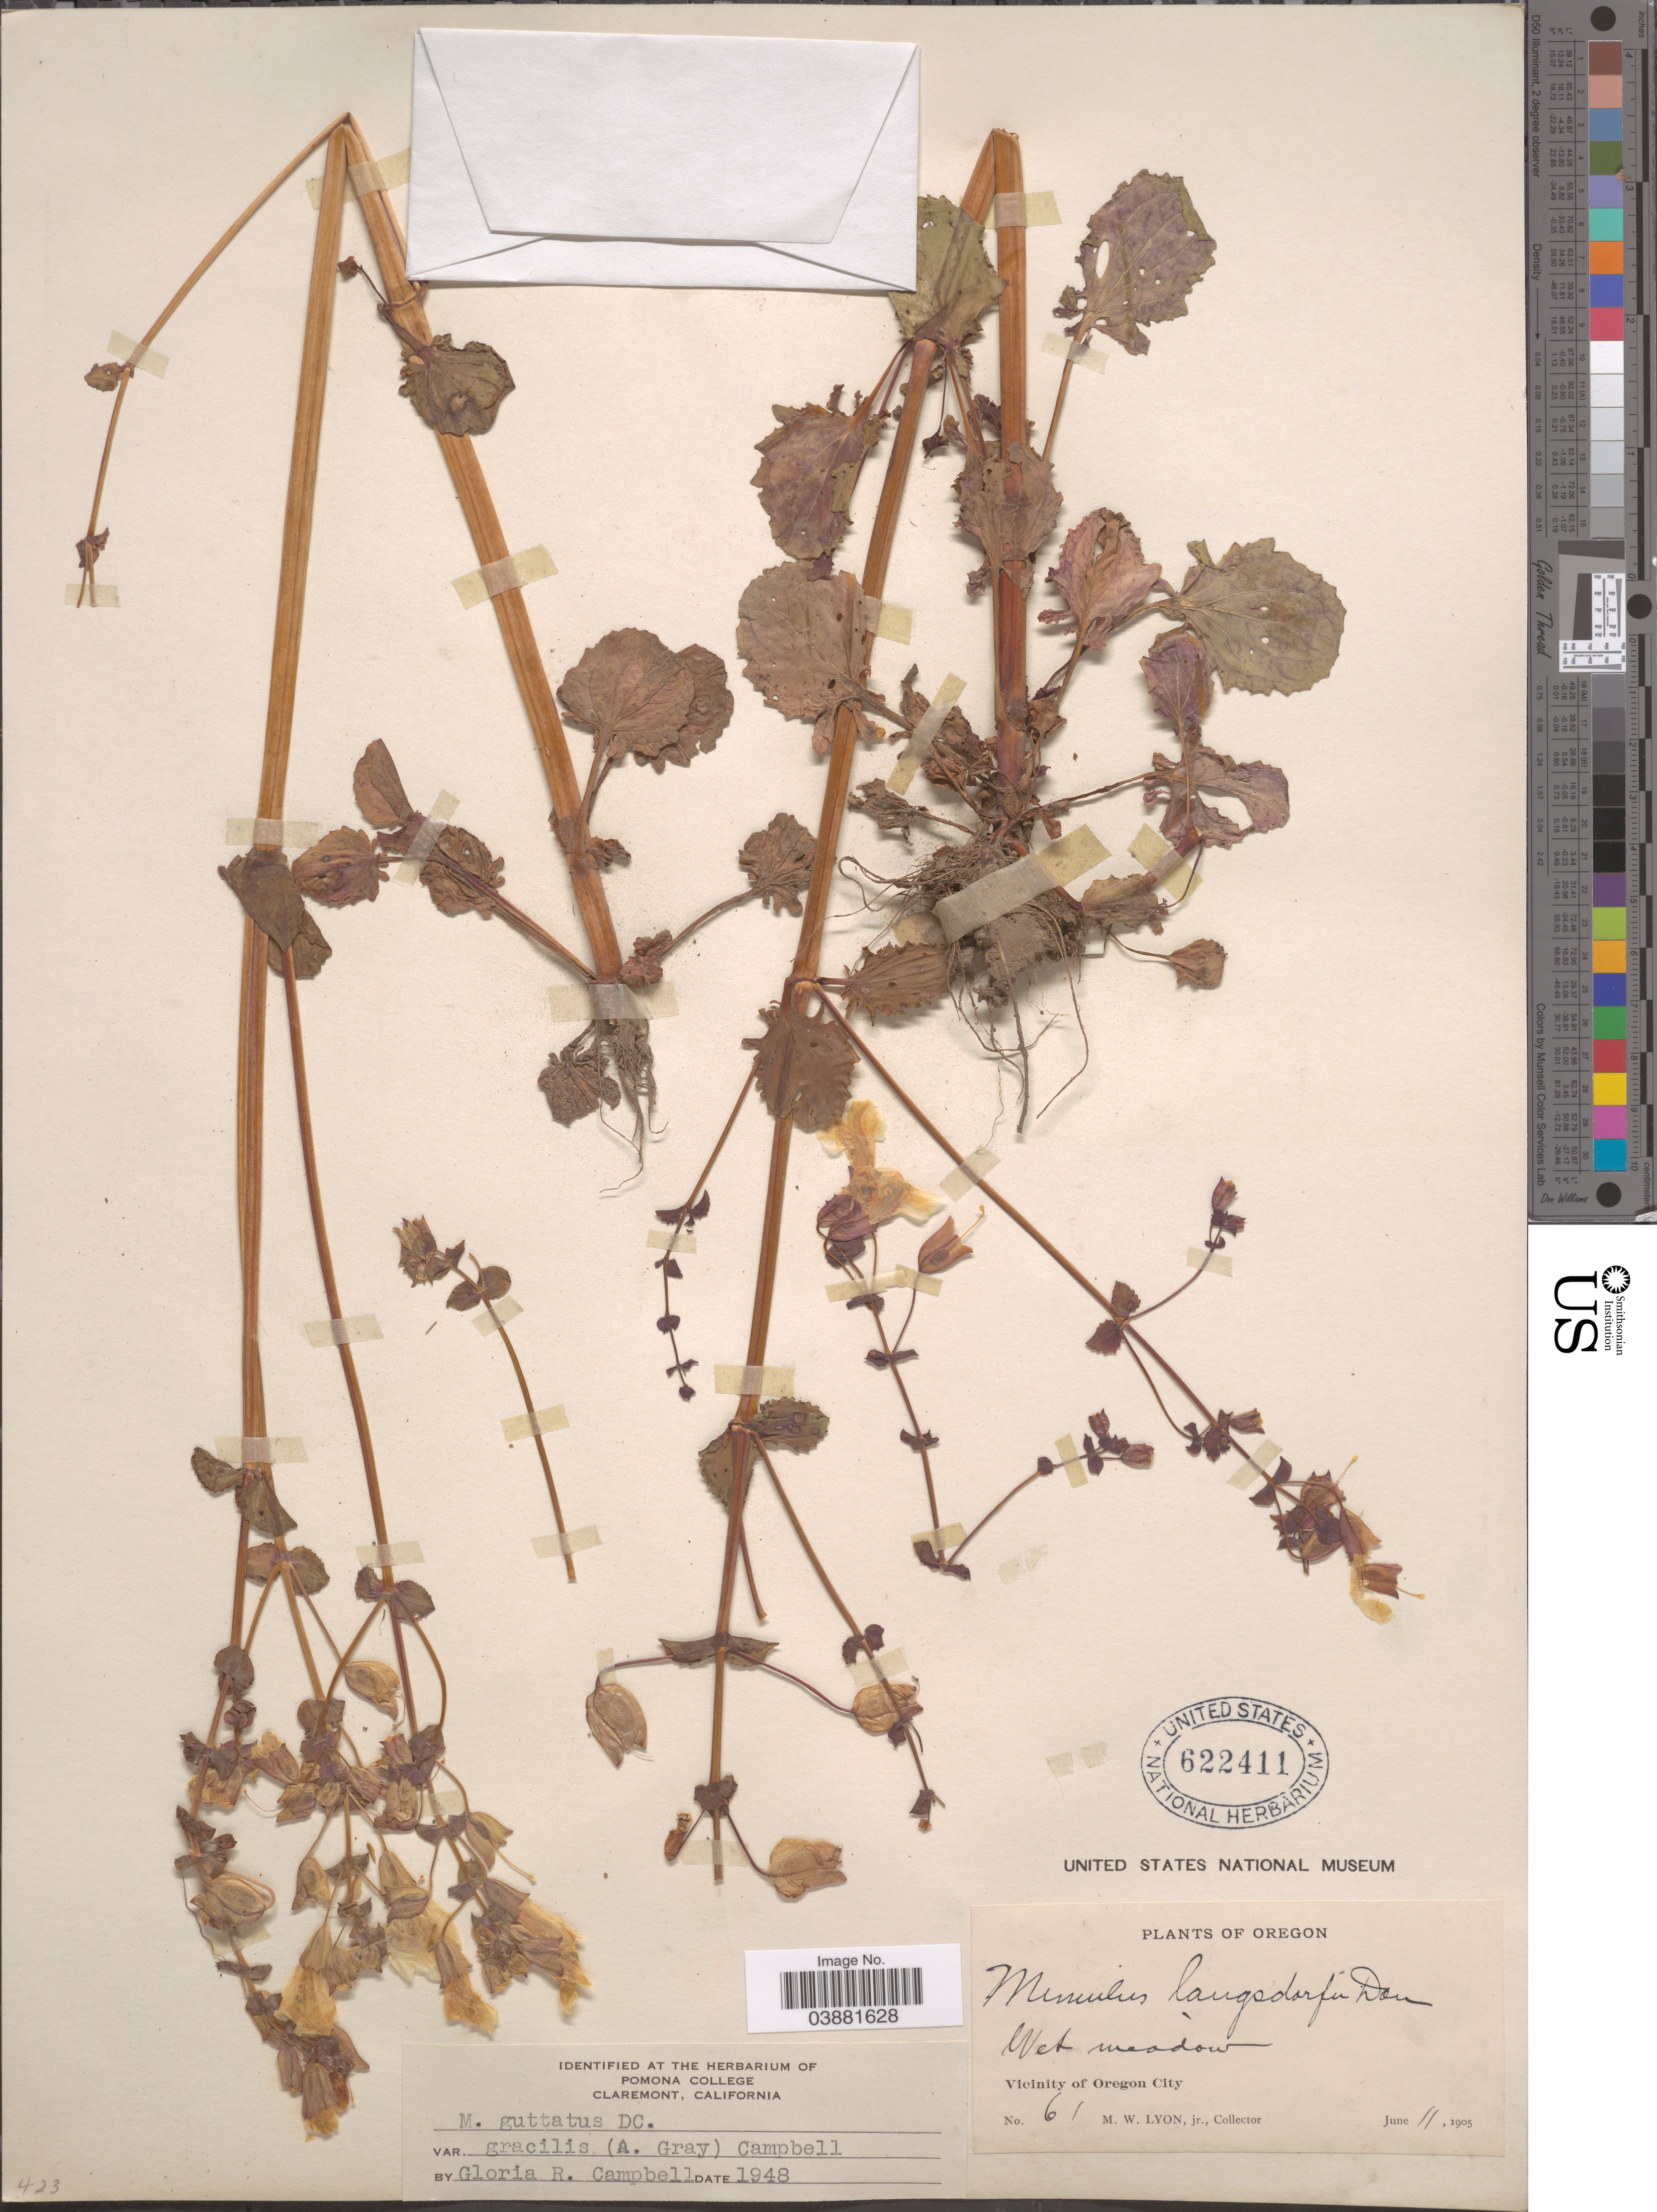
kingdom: Plantae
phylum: Tracheophyta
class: Magnoliopsida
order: Lamiales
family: Phrymaceae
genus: Mimulus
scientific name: Mimulus guttatus var. gracilis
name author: (A. Gray) G.R. Campb.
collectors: M. Lyon Jr.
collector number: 61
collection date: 1905-06-11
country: United States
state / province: Oregon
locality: Vicinity of Oregon City.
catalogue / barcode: US 622411